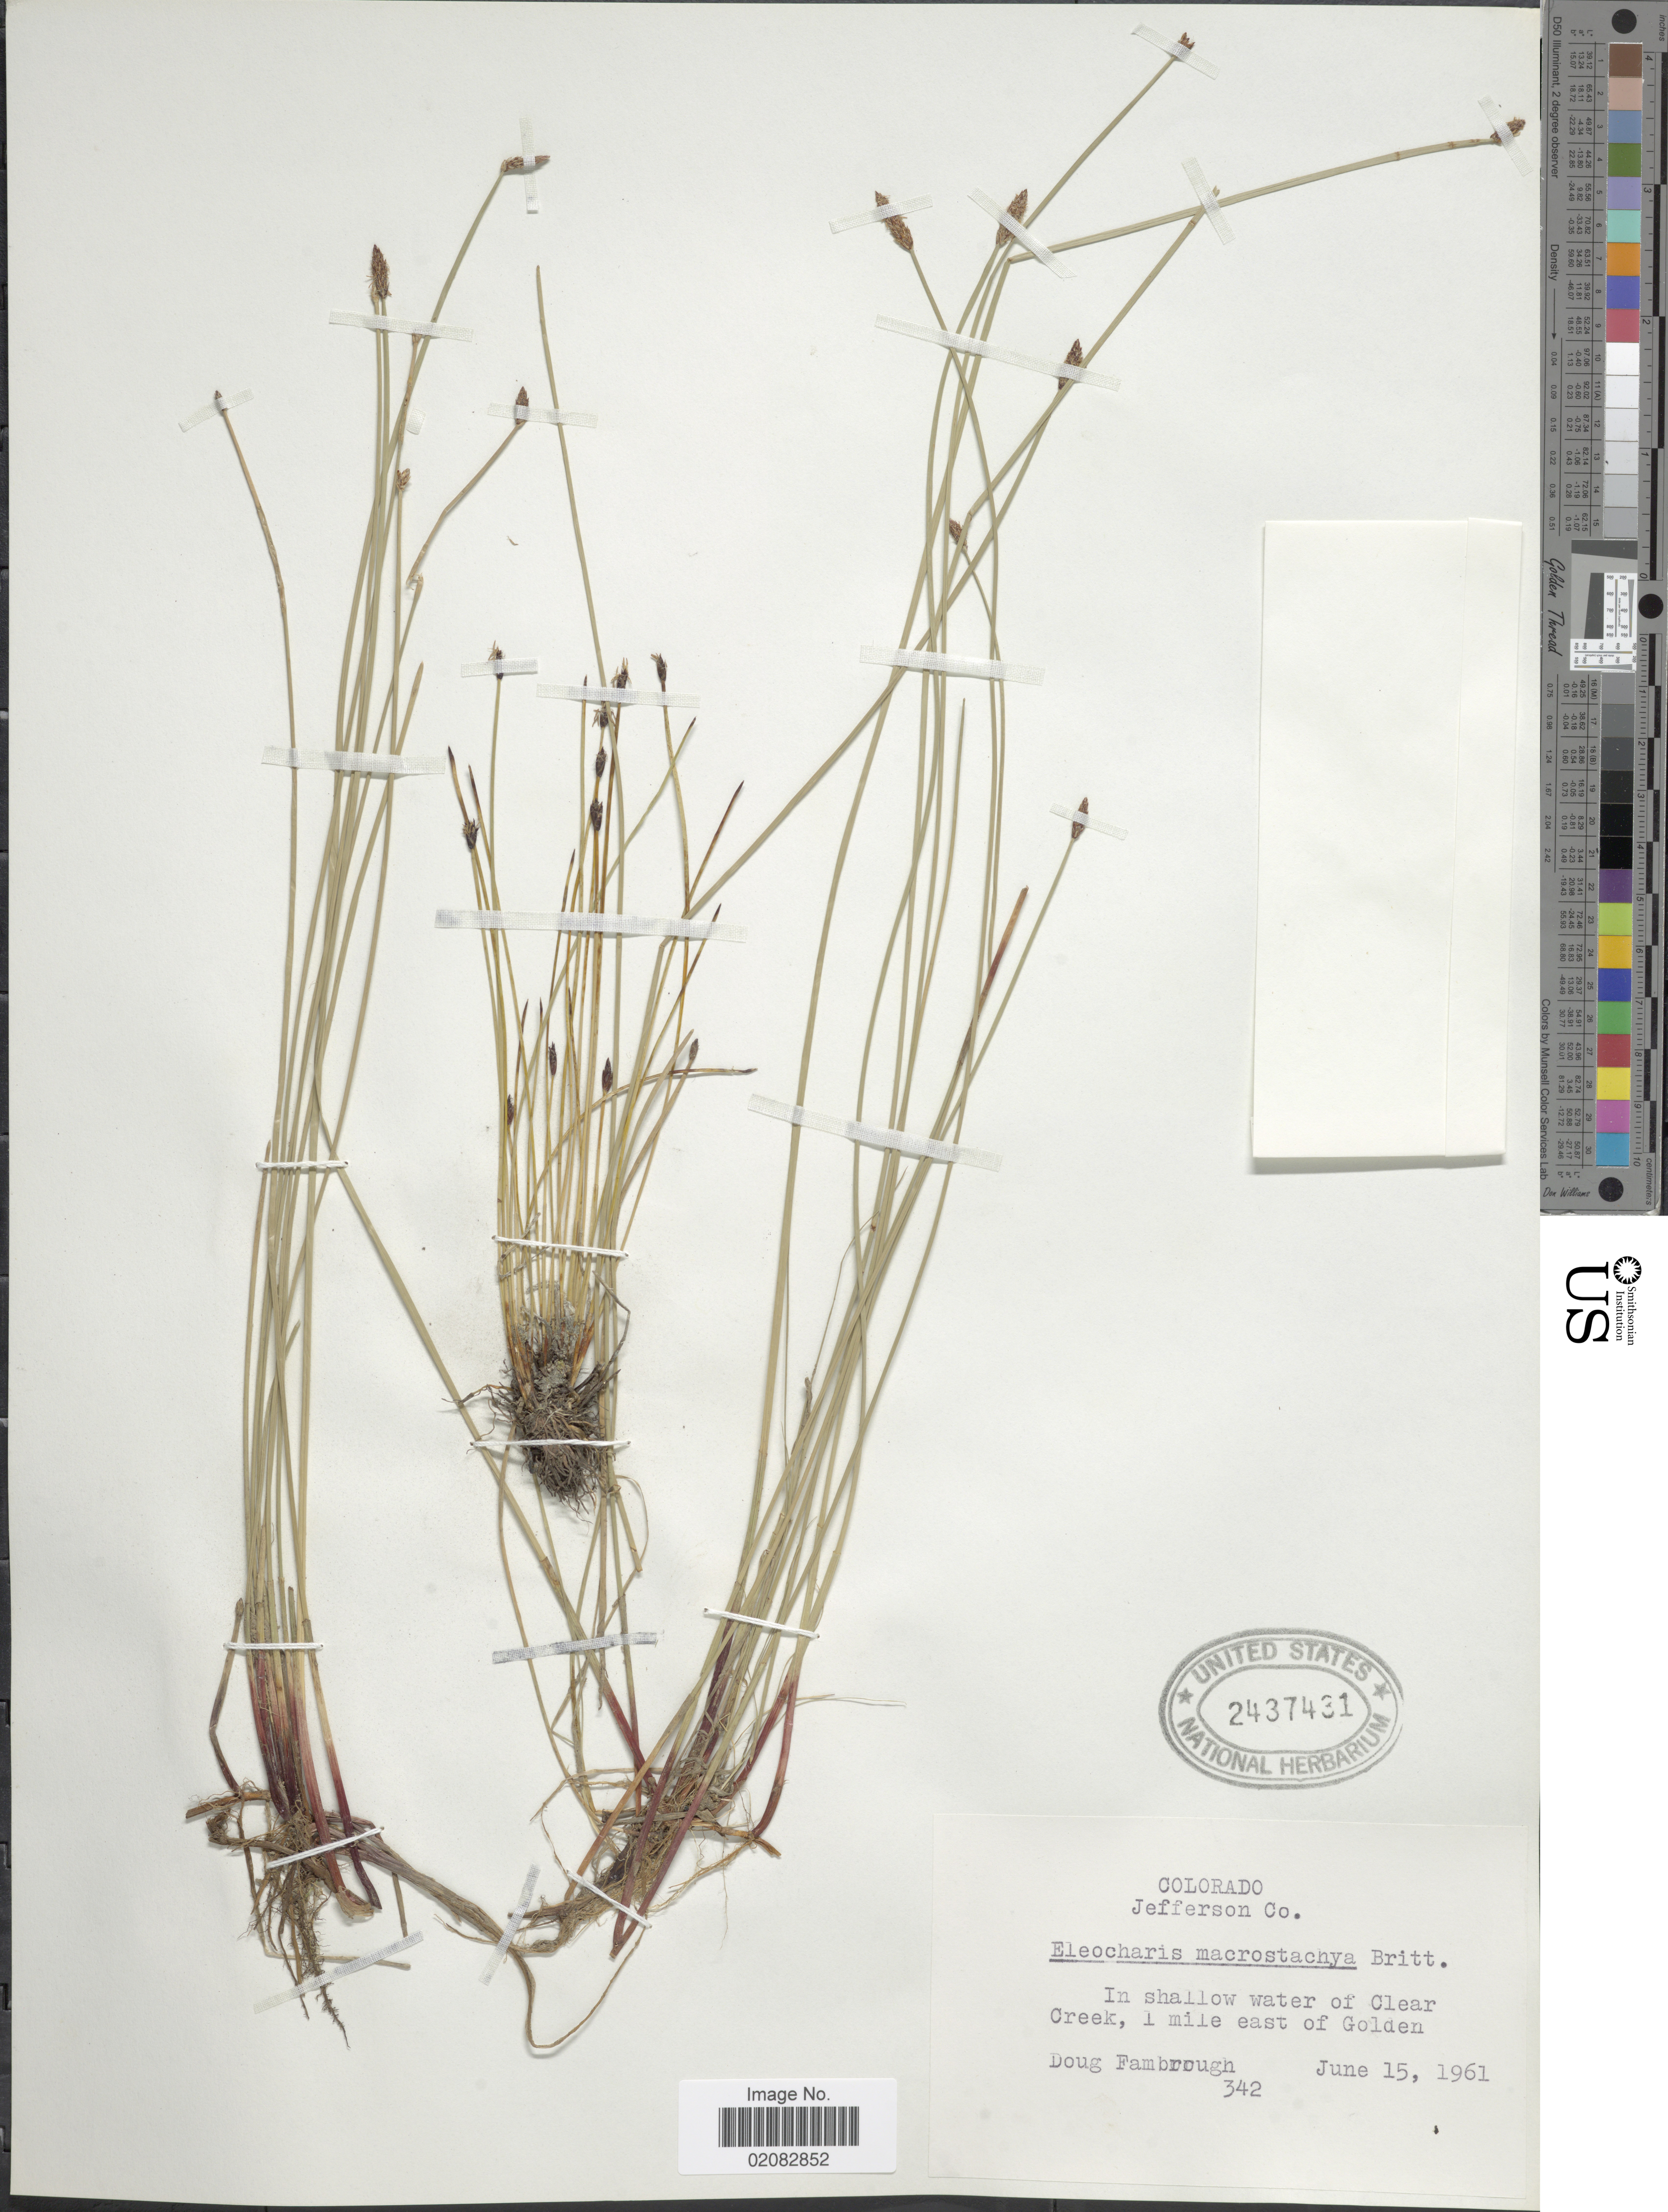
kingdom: Plantae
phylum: Tracheophyta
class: Liliopsida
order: Poales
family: Cyperaceae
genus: Eleocharis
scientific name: Eleocharis macrostachya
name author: Britton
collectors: D. Fambrough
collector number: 342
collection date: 1961-06-15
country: United States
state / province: Colorado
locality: Jefferson Co., In shallow water of Clear Creek, 1 mile east of Golden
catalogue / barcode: US 2437431